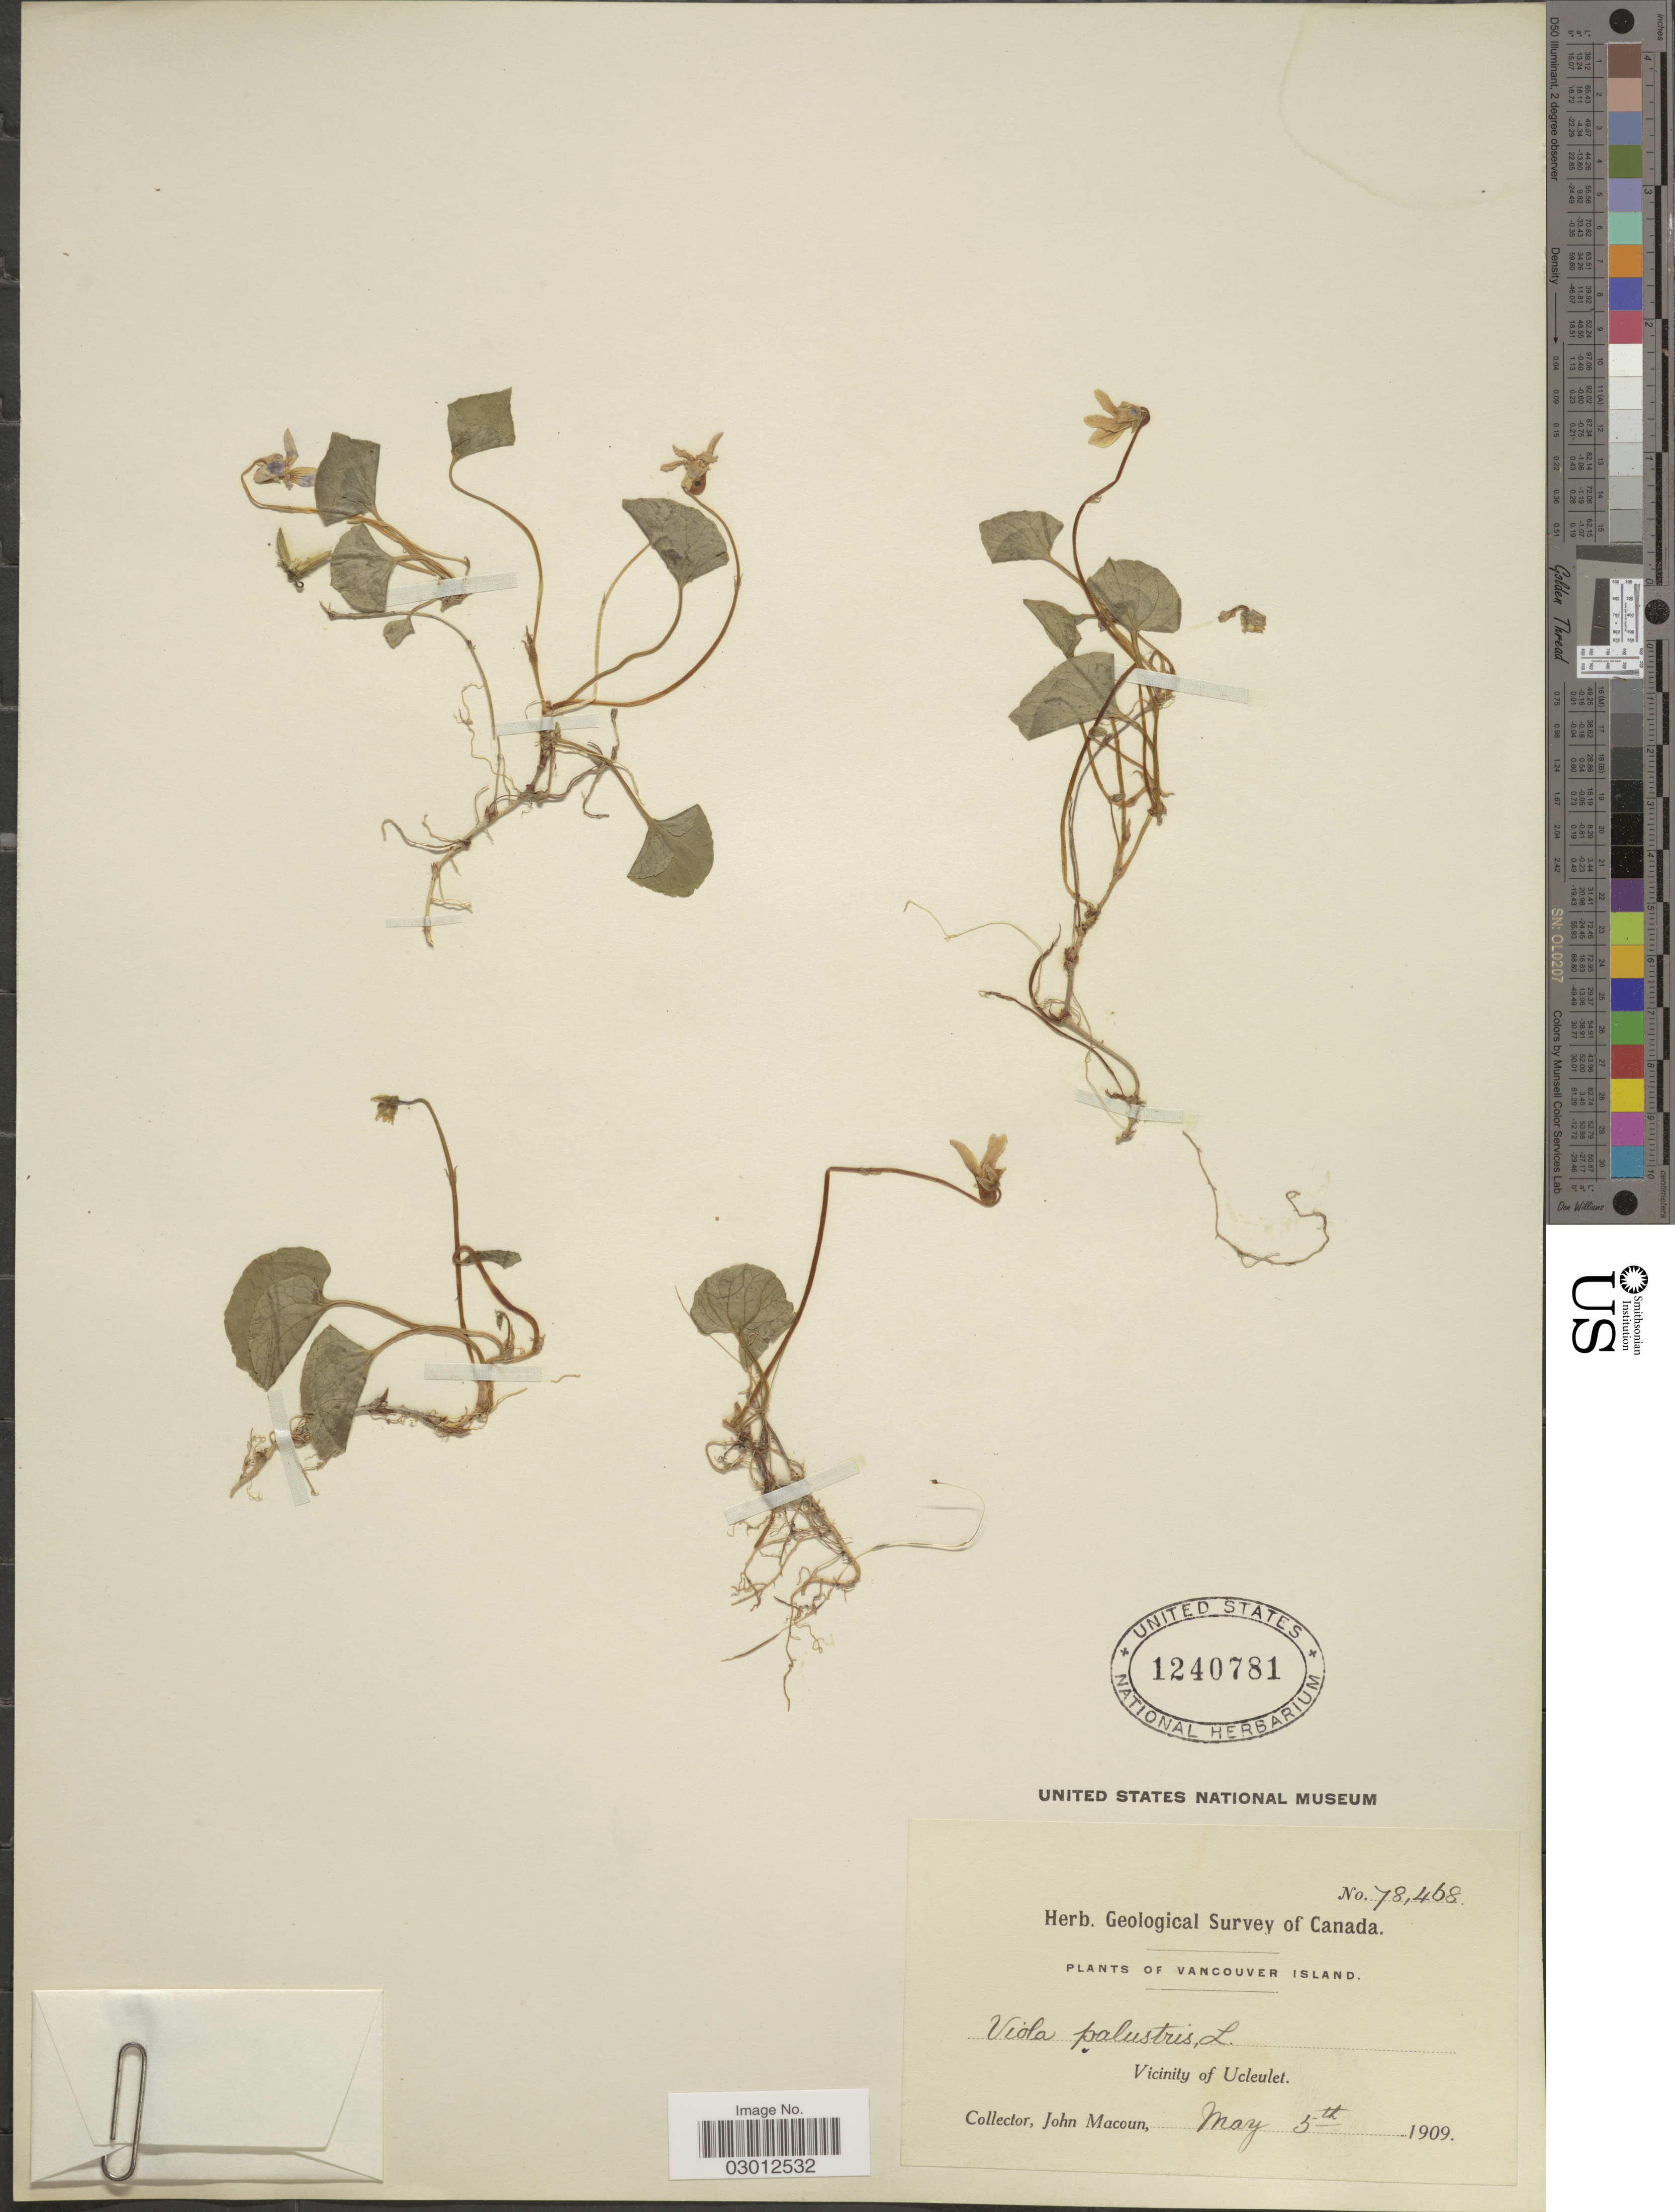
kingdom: Plantae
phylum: Tracheophyta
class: Magnoliopsida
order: Malpighiales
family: Violaceae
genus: Viola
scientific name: Viola palustris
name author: L.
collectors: J. Macoun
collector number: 78468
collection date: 1909-05-05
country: Canada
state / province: British Columbia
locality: Vancouver Island. Vicinity of Ucleulet.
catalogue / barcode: US 1240781